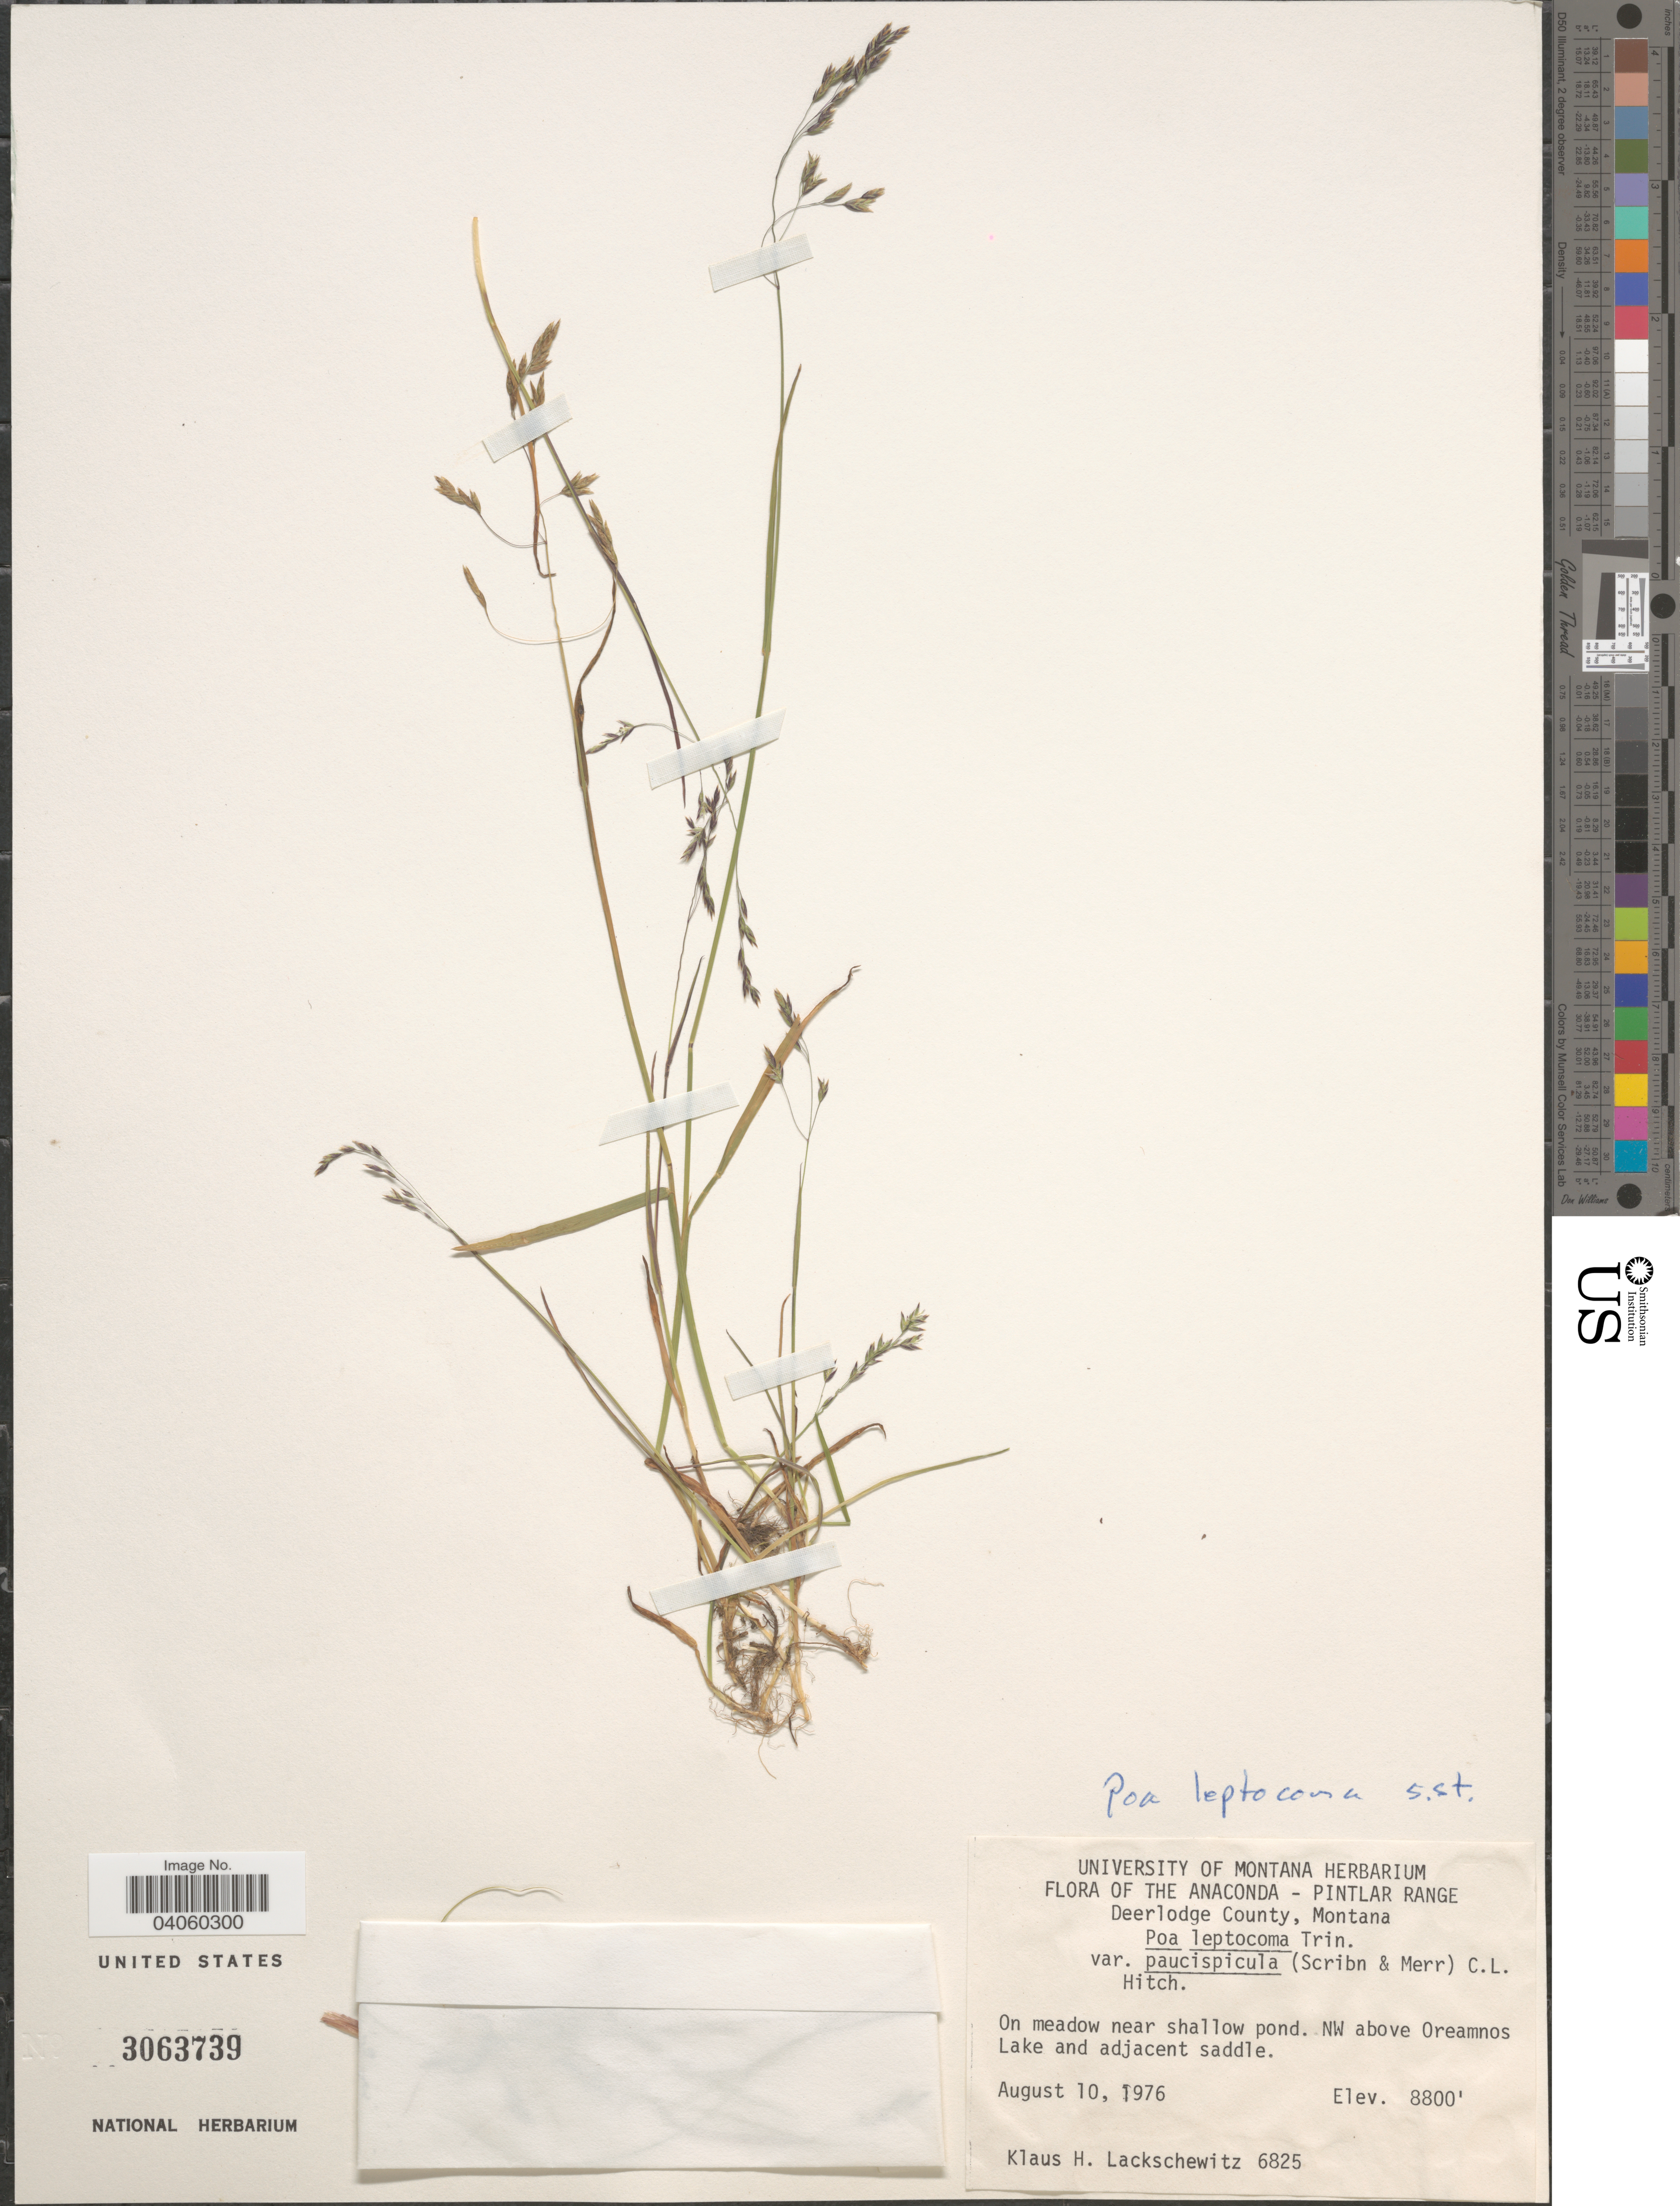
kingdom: Plantae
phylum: Tracheophyta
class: Liliopsida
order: Poales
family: Poaceae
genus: Poa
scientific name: Poa leptocoma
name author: Trin.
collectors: K. Lackschewitz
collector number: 6825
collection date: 1976-08-10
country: United States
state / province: Montana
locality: Anaconda - Pintlar Range. Deerlodge County. On meadow near shallow pond. NW above Oreamnos Lake and adjacent saddle.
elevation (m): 2682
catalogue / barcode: US 3063739